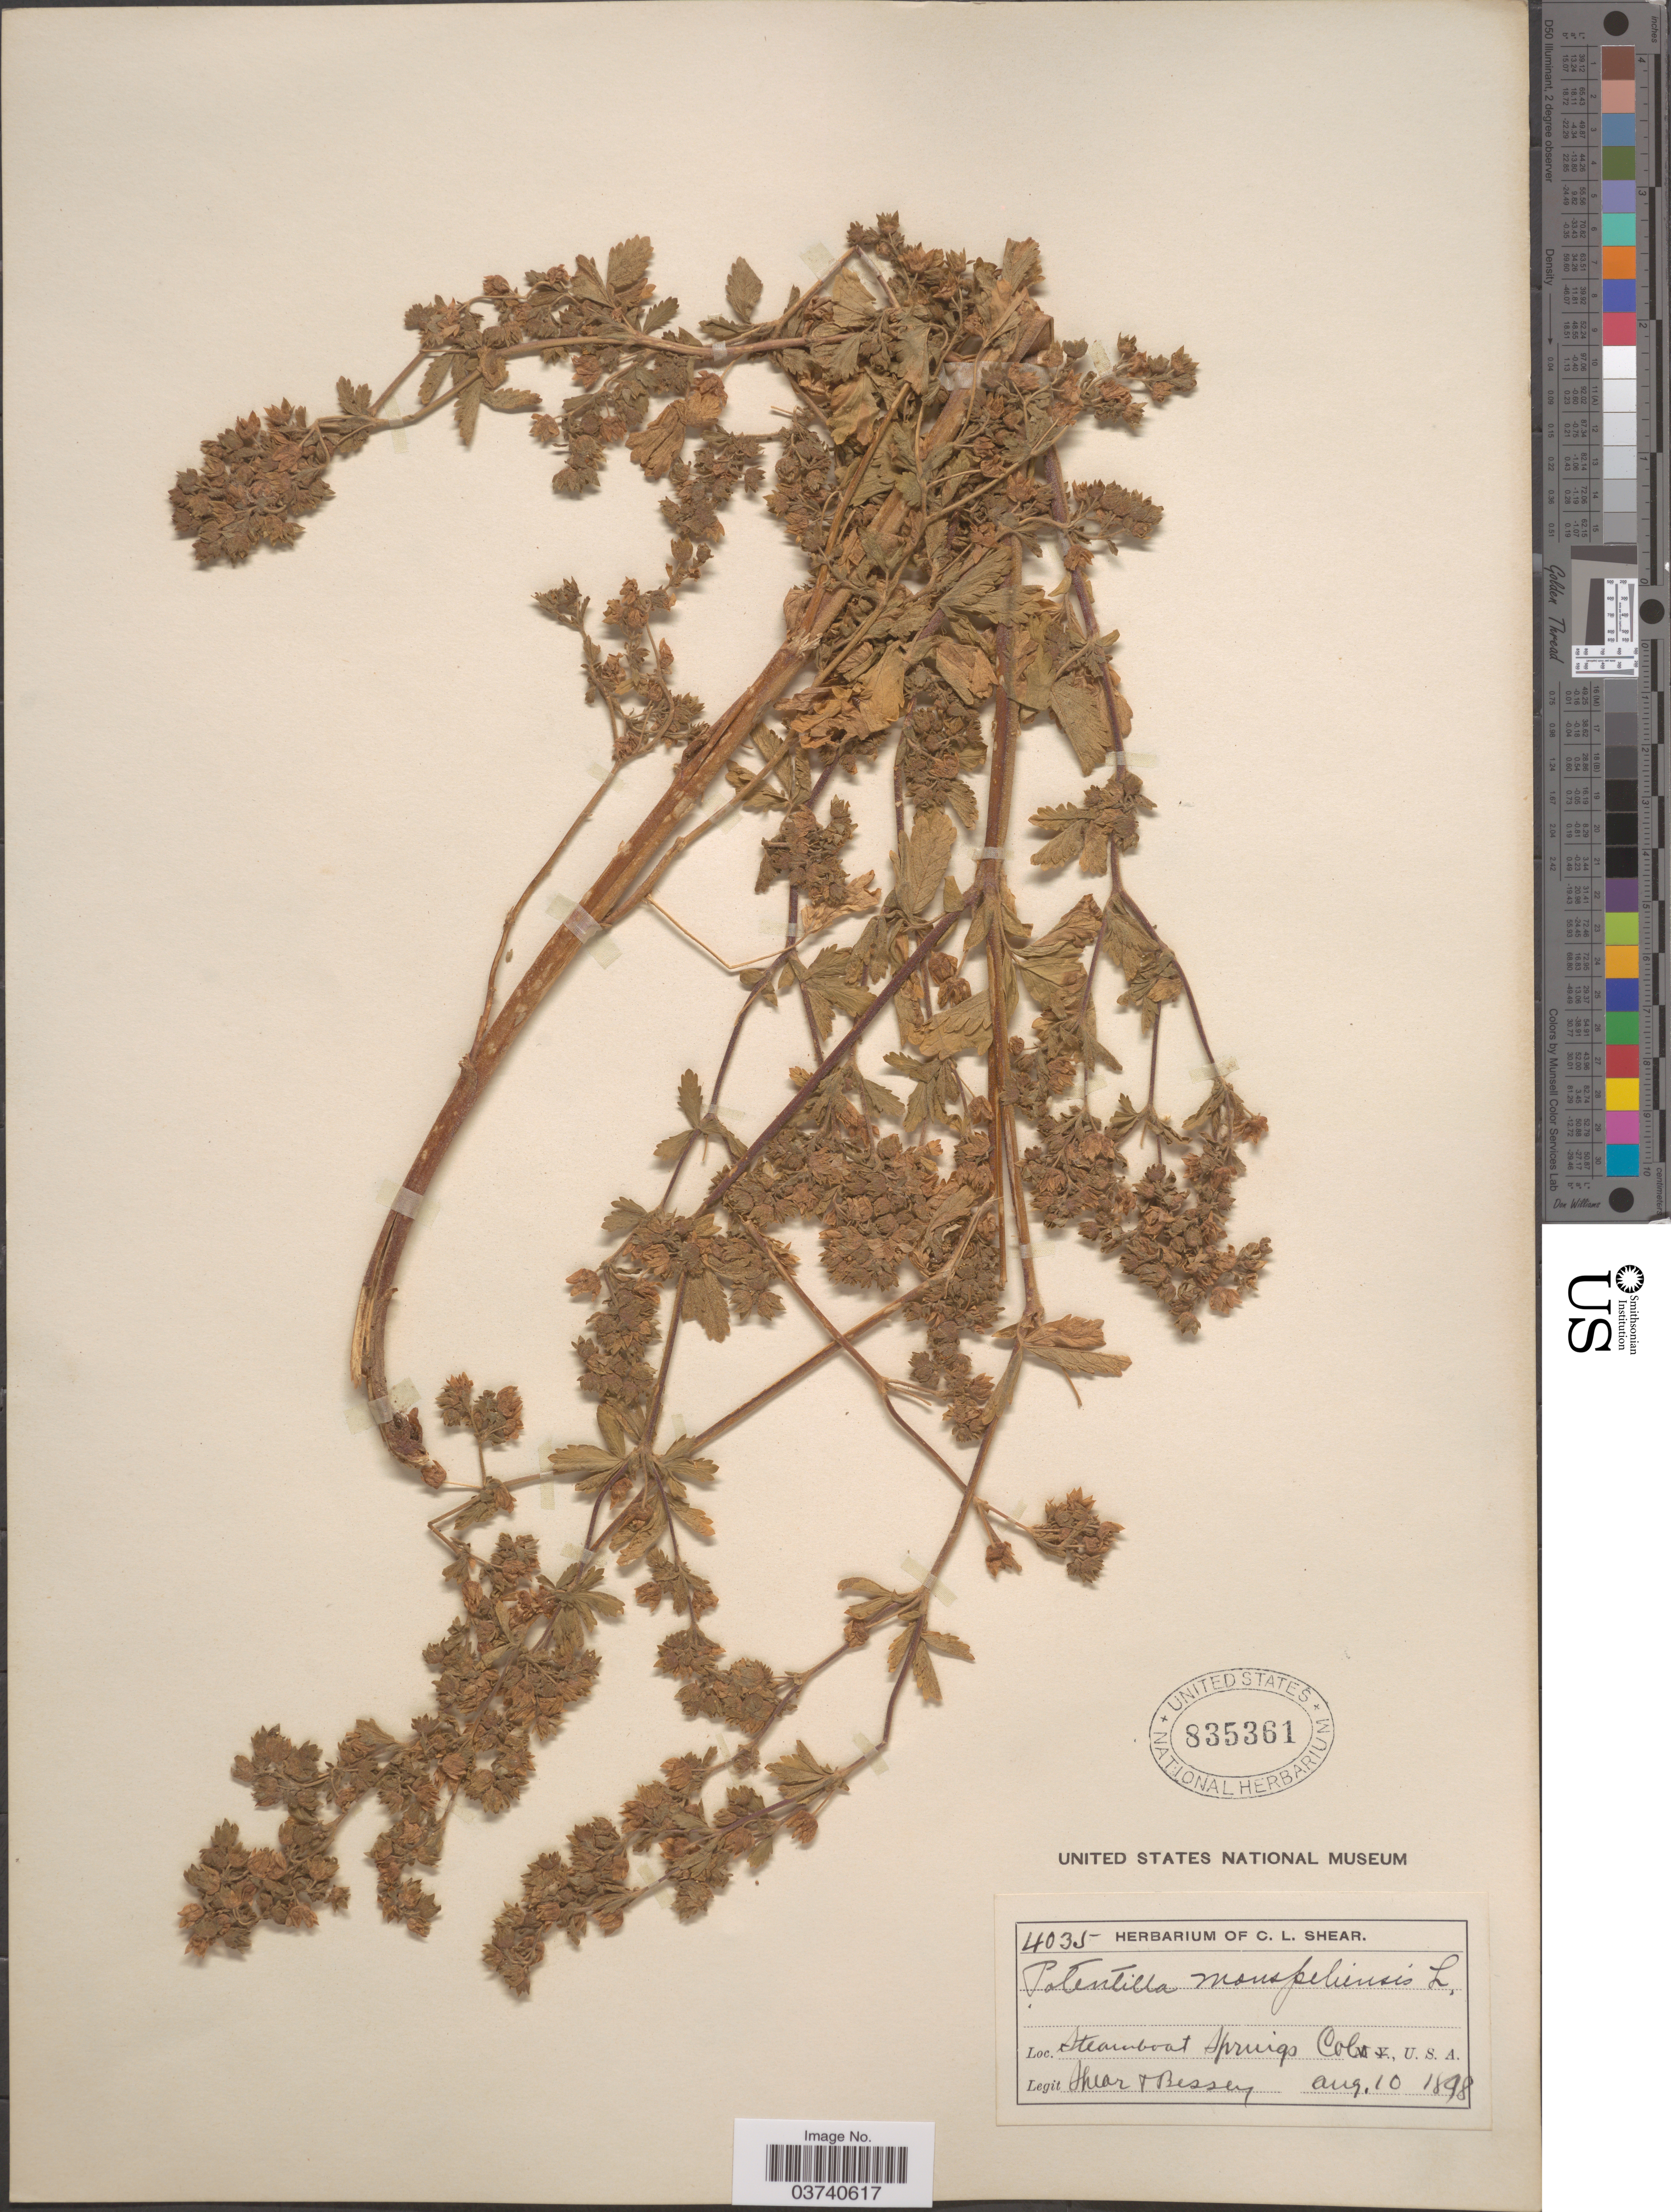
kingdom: Plantae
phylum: Tracheophyta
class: Magnoliopsida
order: Rosales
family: Rosaceae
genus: Potentilla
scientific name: Potentilla norvegica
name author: L.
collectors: C. L. Shear & -. Bessey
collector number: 4035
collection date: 1898-08-10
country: United States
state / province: Colorado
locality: Steamboat Springs.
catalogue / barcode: US 835361